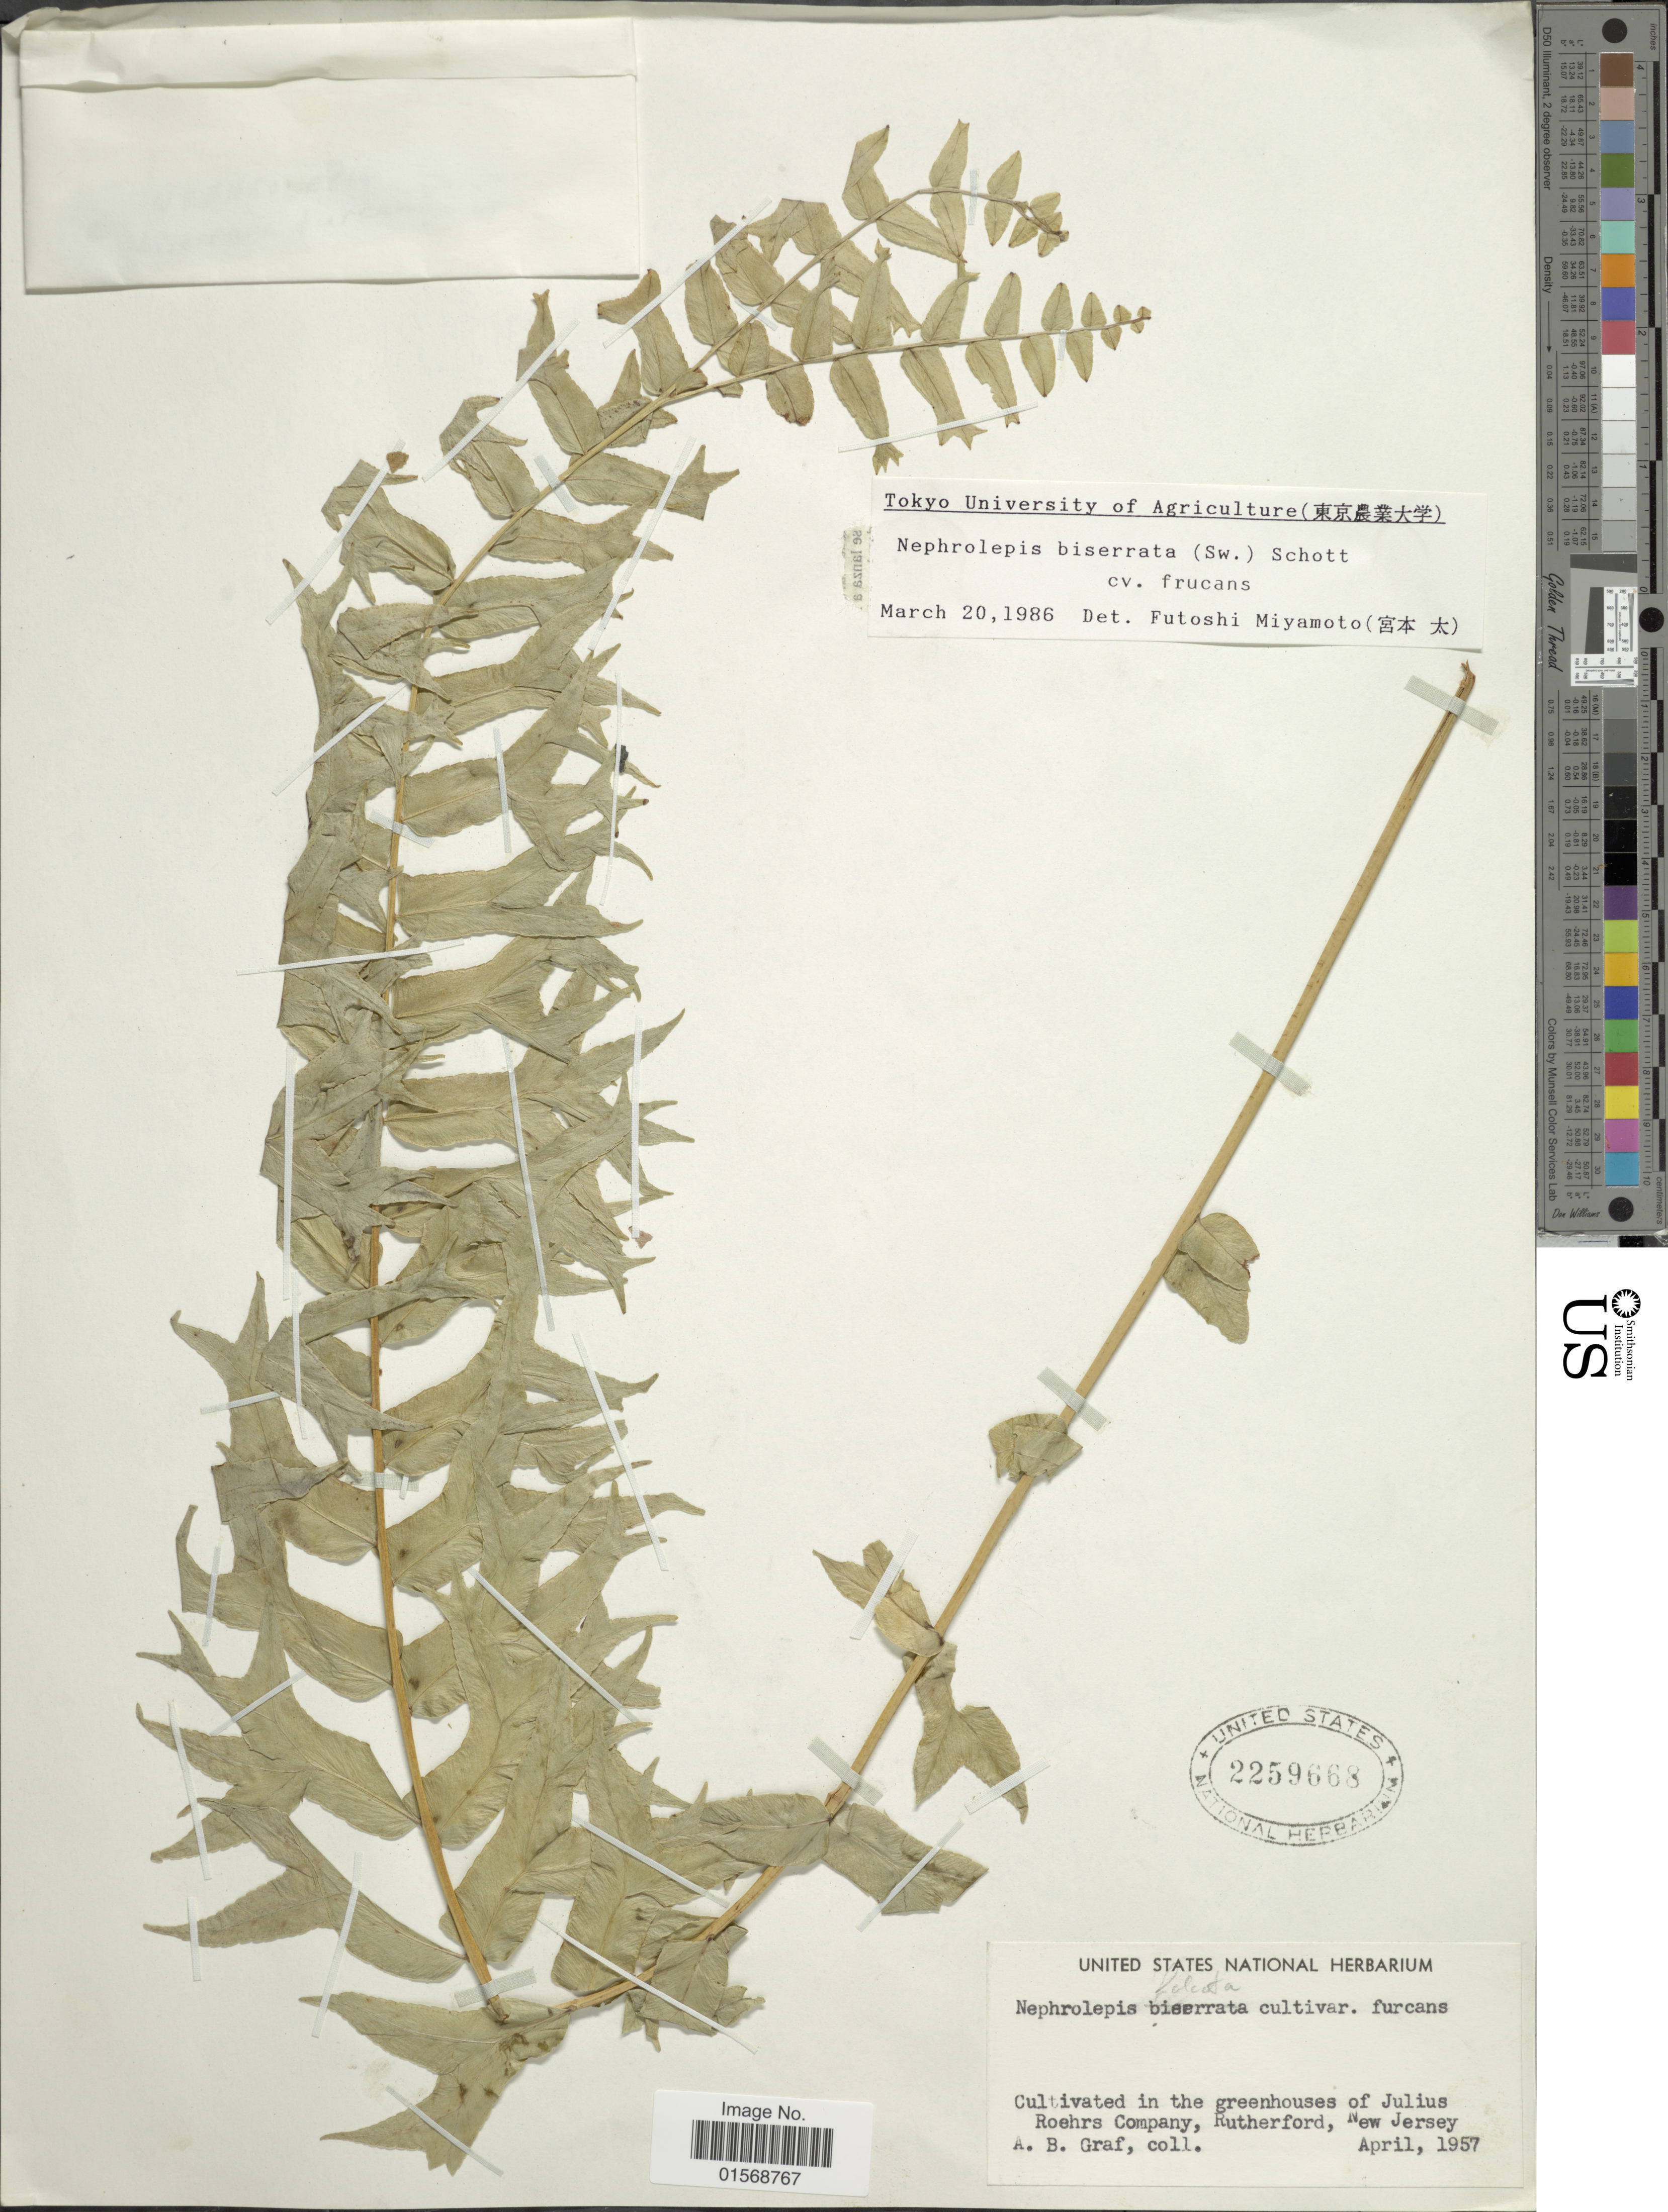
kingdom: Plantae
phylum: Tracheophyta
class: Polypodiopsida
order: Polypodiales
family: Nephrolepidaceae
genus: Nephrolepis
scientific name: Nephrolepis falcata 'Furcans'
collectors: A. Graf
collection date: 1957-04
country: United States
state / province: New Jersey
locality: In greenhouses of Julius Roehrs Company, Rutherford, New Jersey.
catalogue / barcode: US 2259668